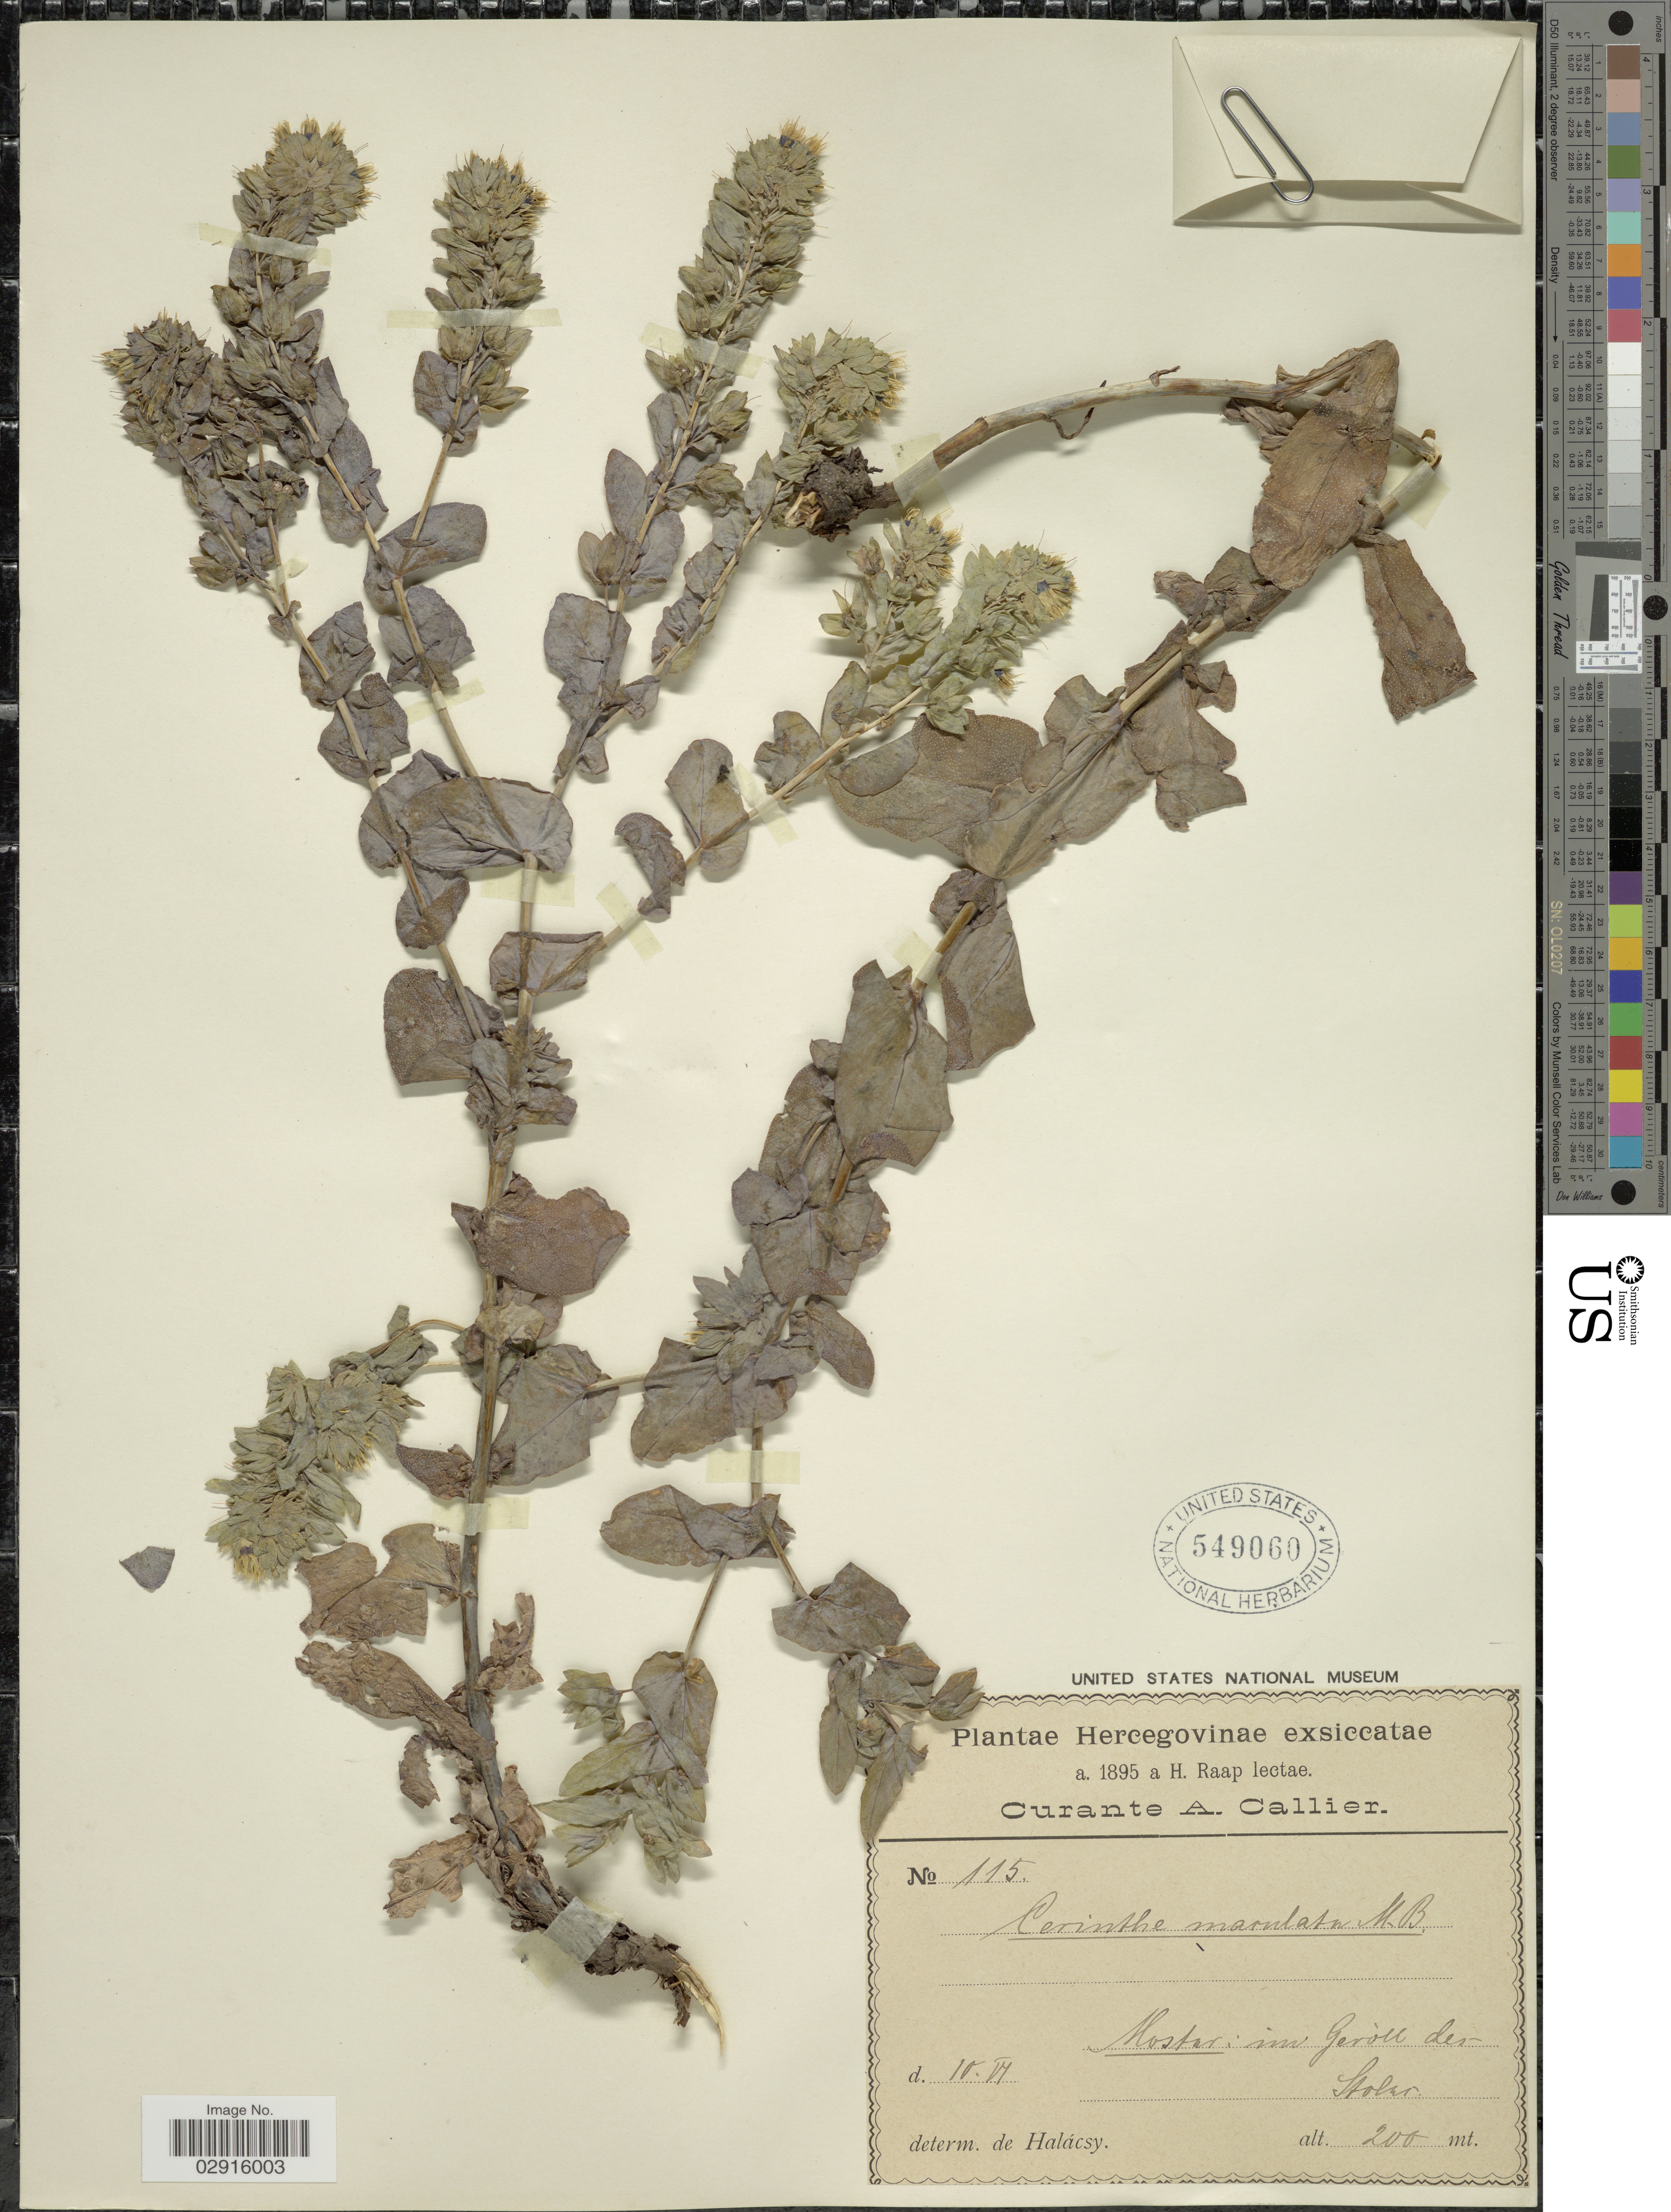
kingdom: Plantae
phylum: Tracheophyta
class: Magnoliopsida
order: Boraginales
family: Boraginaceae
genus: Cerinthe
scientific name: Cerinthe maculata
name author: L.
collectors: H. Raap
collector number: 115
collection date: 1895-06-10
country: Bosnia and Herzegovina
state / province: Federation of B&H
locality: Hercegovinae, Mostar, im Geroll der Stolac [interpreted].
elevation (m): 200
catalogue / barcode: US 549060